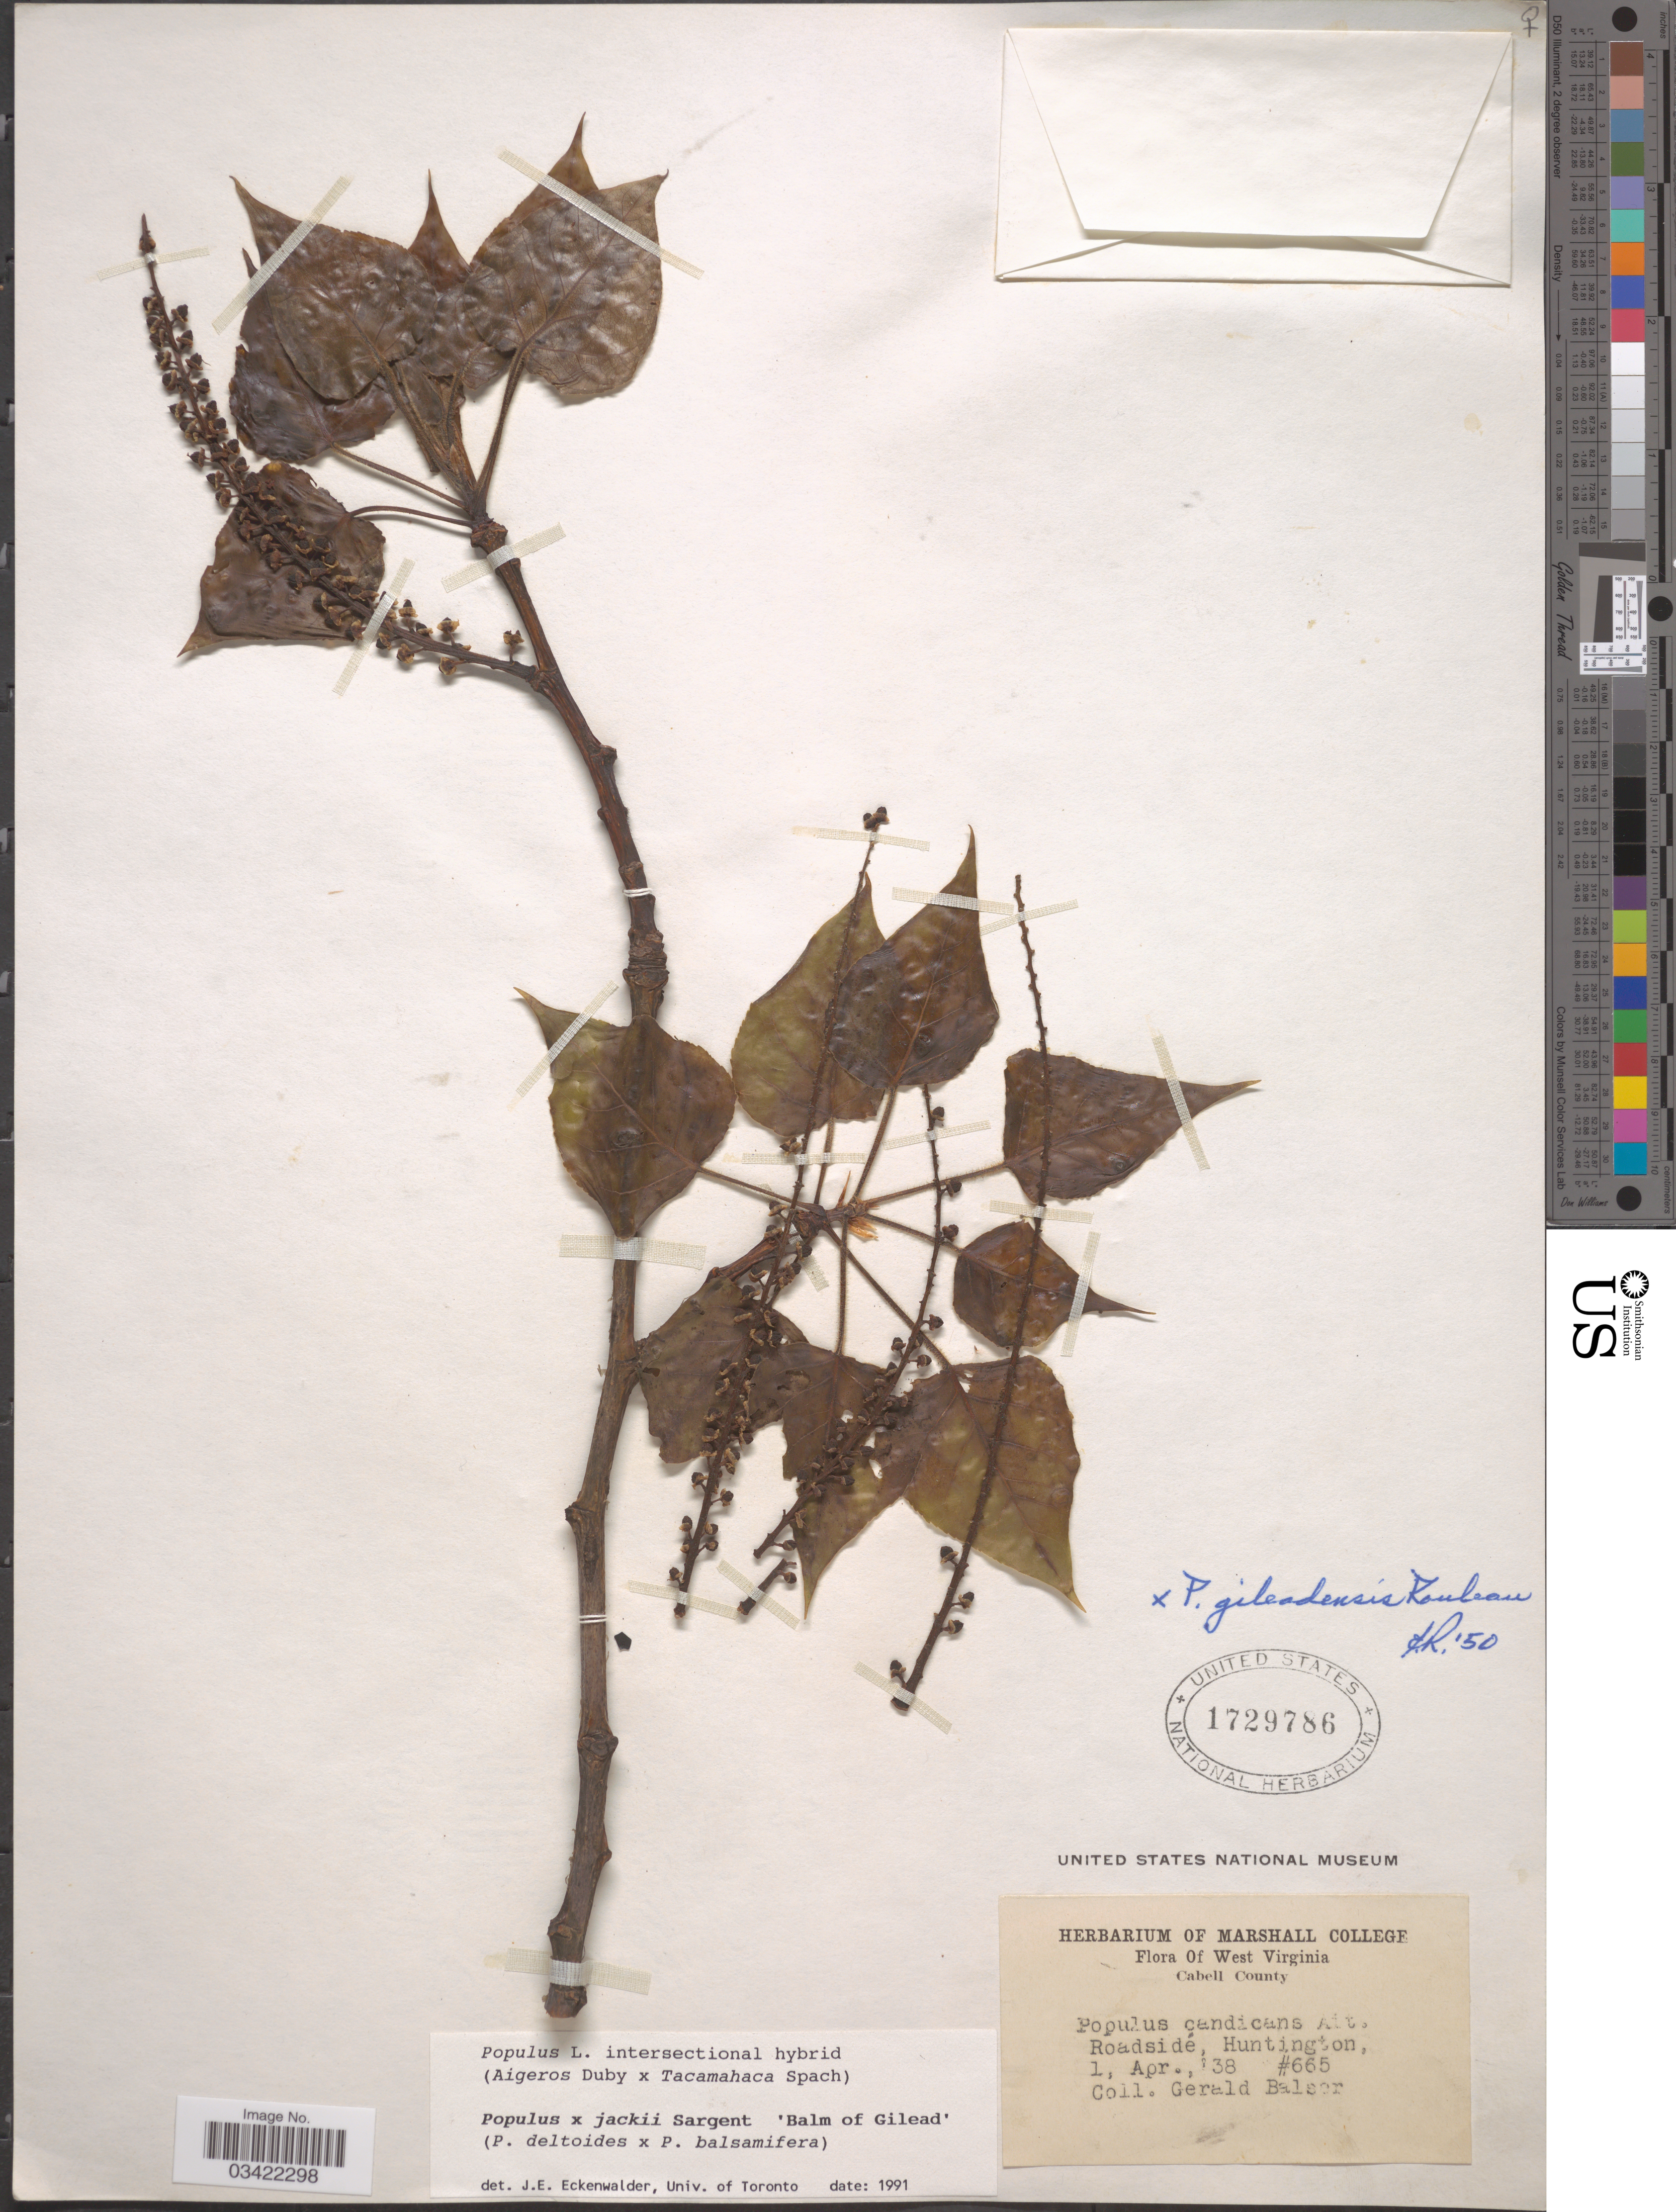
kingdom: Plantae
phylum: Tracheophyta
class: Magnoliopsida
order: Malpighiales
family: Salicaceae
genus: Populus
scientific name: Populus x jackii 'Balm of Gilead'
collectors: G. Balser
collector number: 665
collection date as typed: Transcribed d/m/y: 1/4/38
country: United States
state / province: West Virginia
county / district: Cabell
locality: Cabell County. Roadside, Huntington.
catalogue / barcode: US 1729786